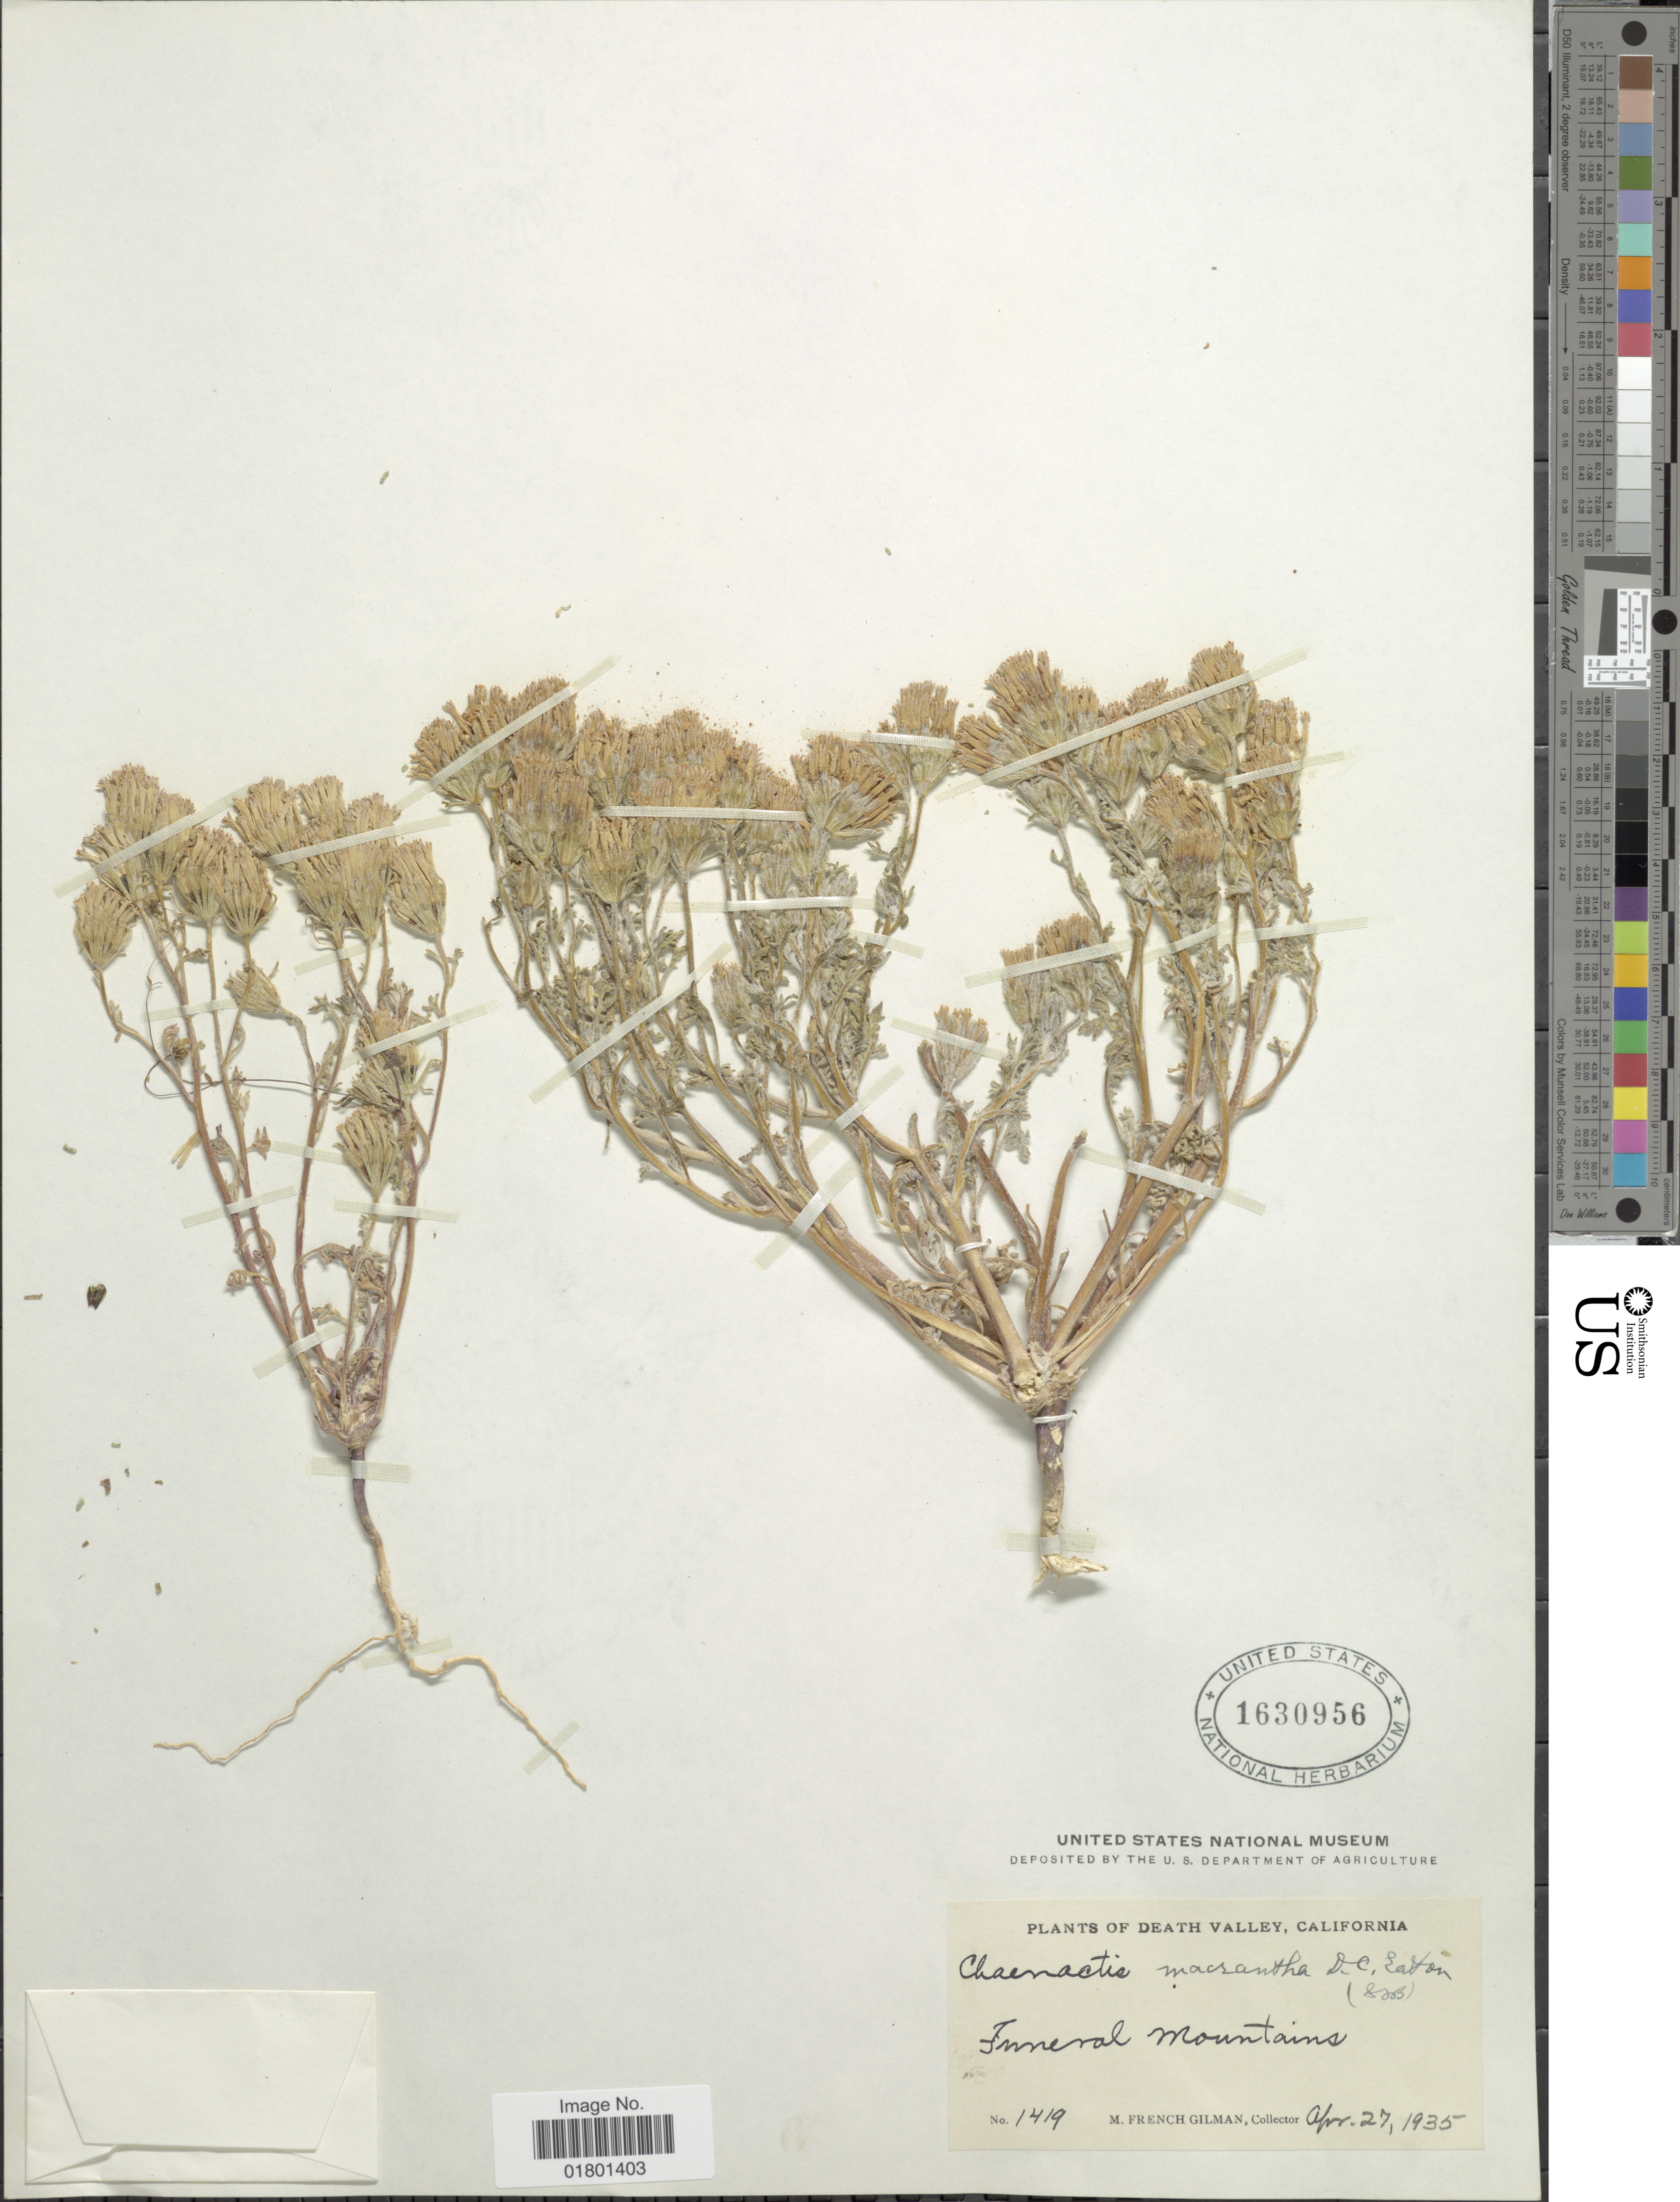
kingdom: Plantae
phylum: Tracheophyta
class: Magnoliopsida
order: Asterales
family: Asteraceae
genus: Chaenactis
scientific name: Chaenactis macrantha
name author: D.C. Eaton in C. King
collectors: M. F. Gilman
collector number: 1419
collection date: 1935-04-27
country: United States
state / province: California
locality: The Death Valley, Funeral Mountains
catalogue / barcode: US 1630956